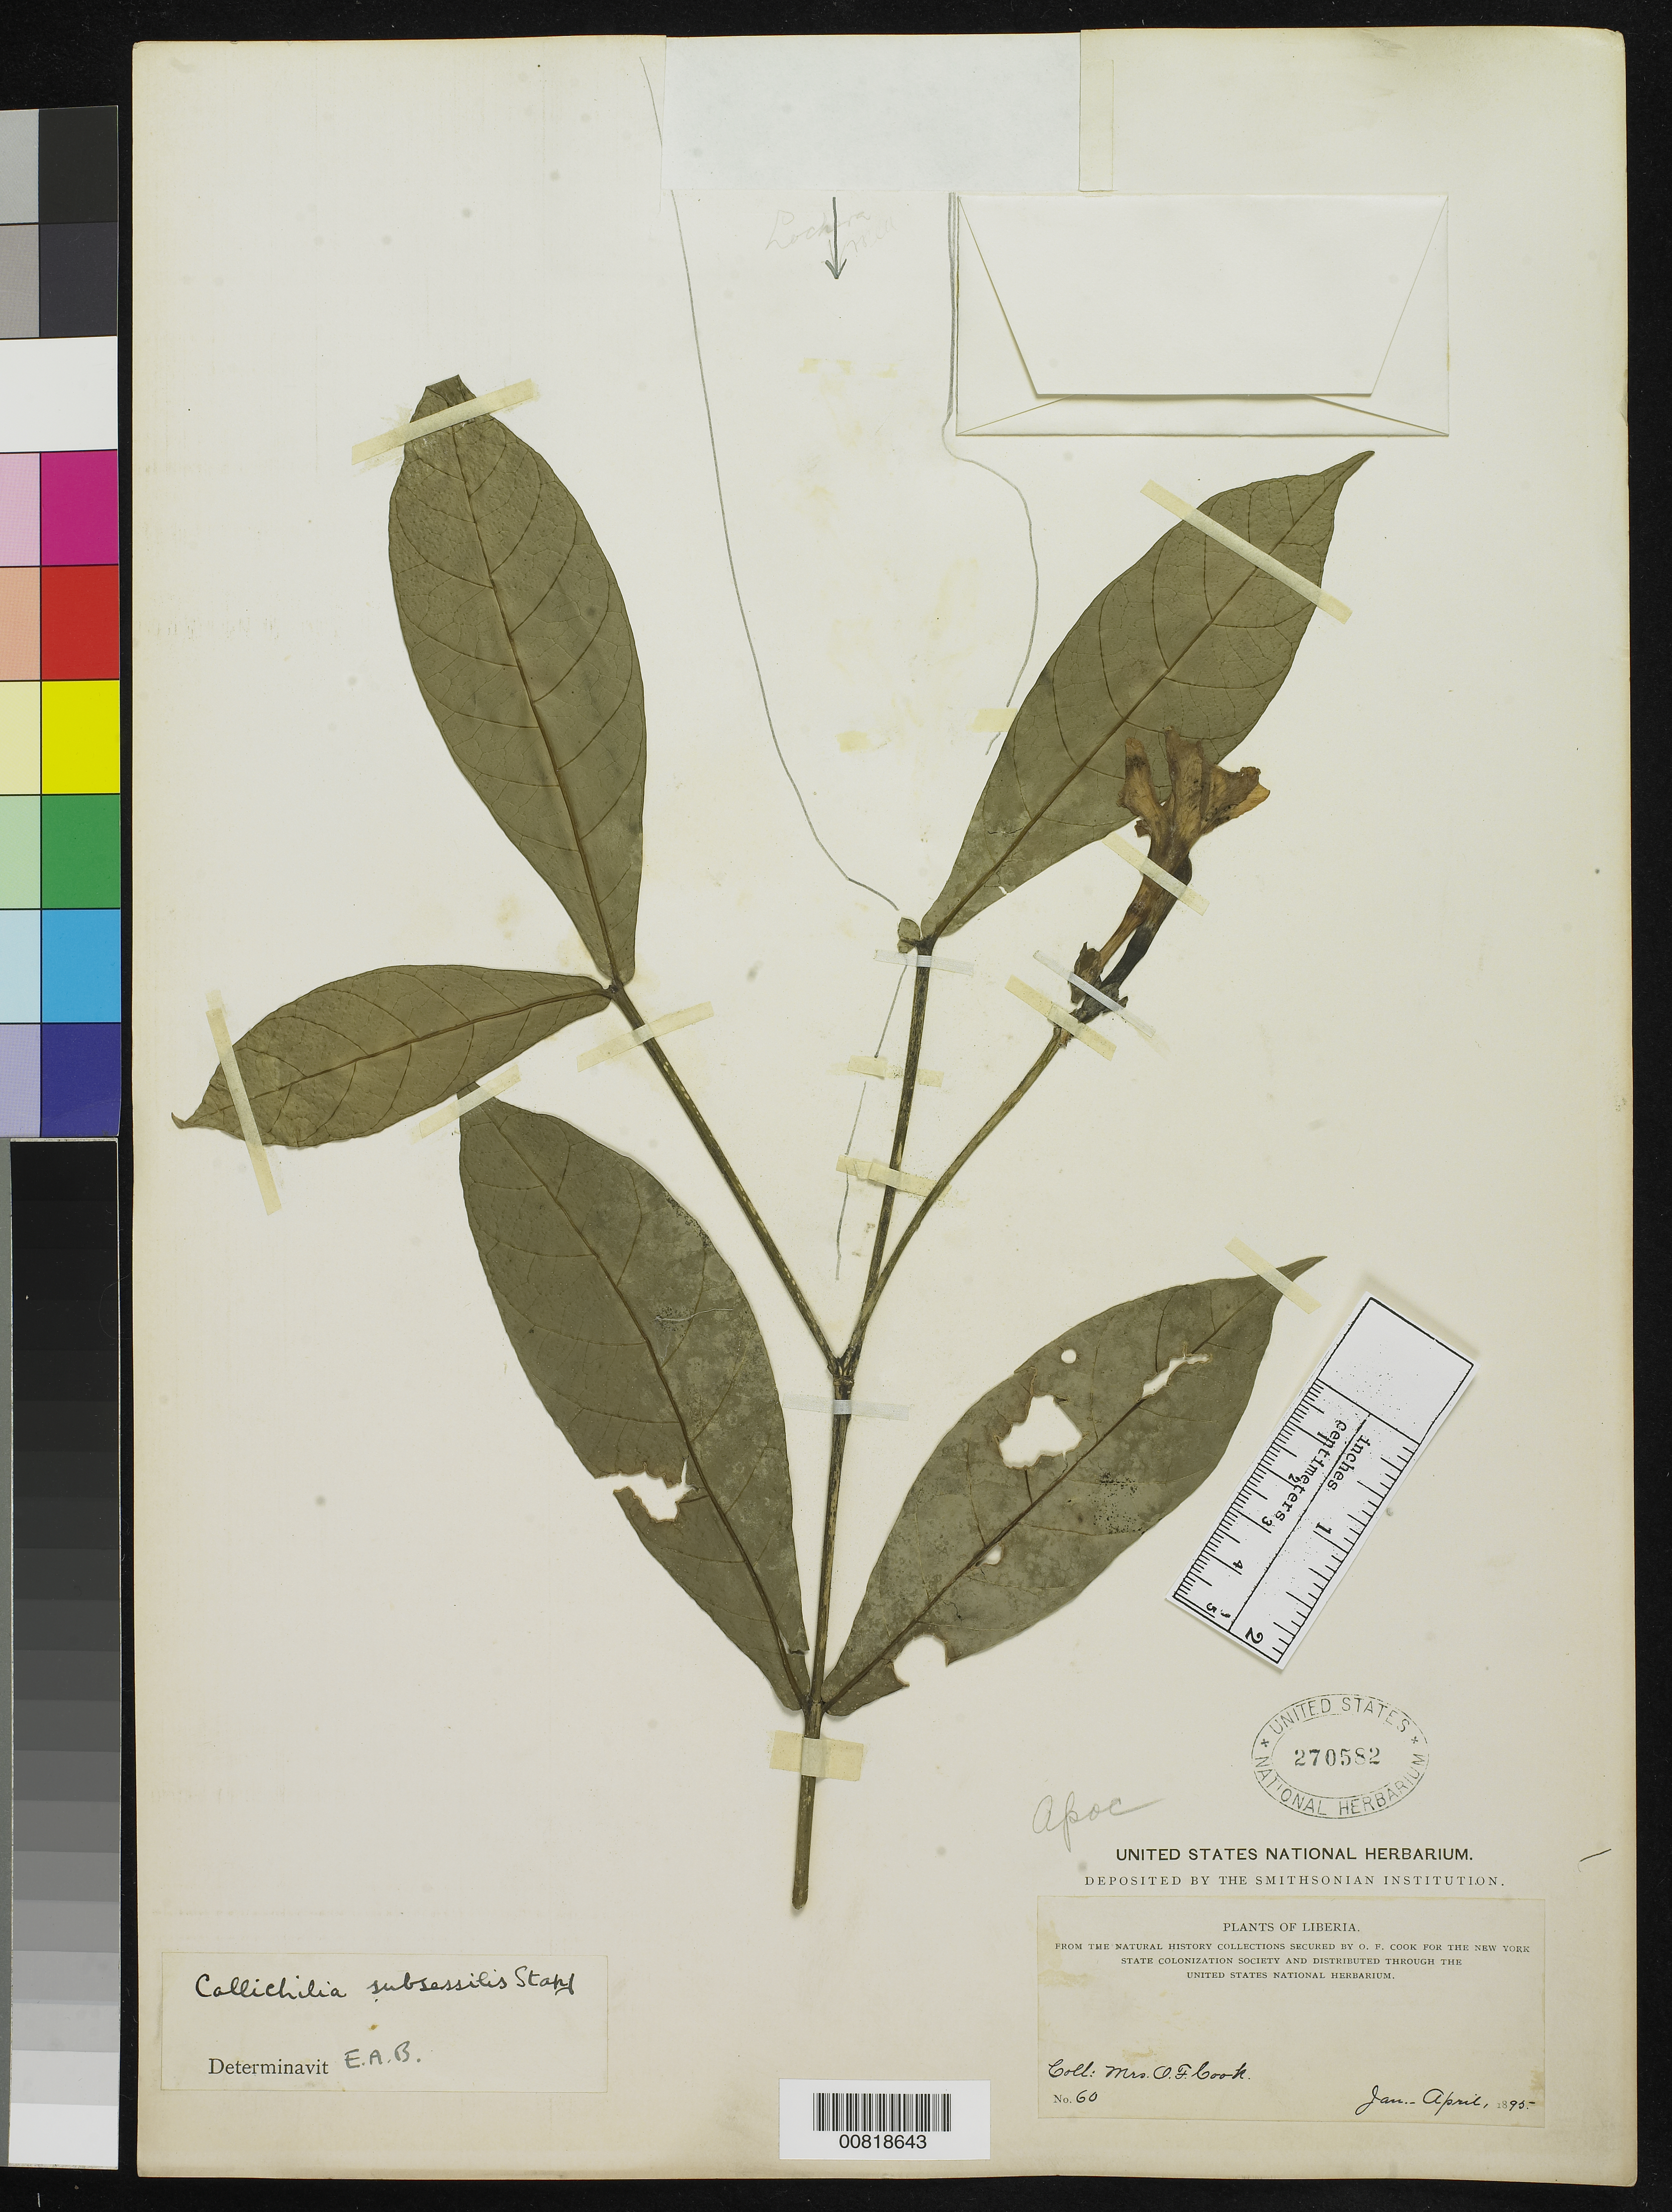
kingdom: Plantae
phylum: Tracheophyta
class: Magnoliopsida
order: Gentianales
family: Apocynaceae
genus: Callichilia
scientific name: Callichilia subsessilis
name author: (Benth.) Stapf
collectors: Alice C. Cook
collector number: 60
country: Liberia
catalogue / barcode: US 270582